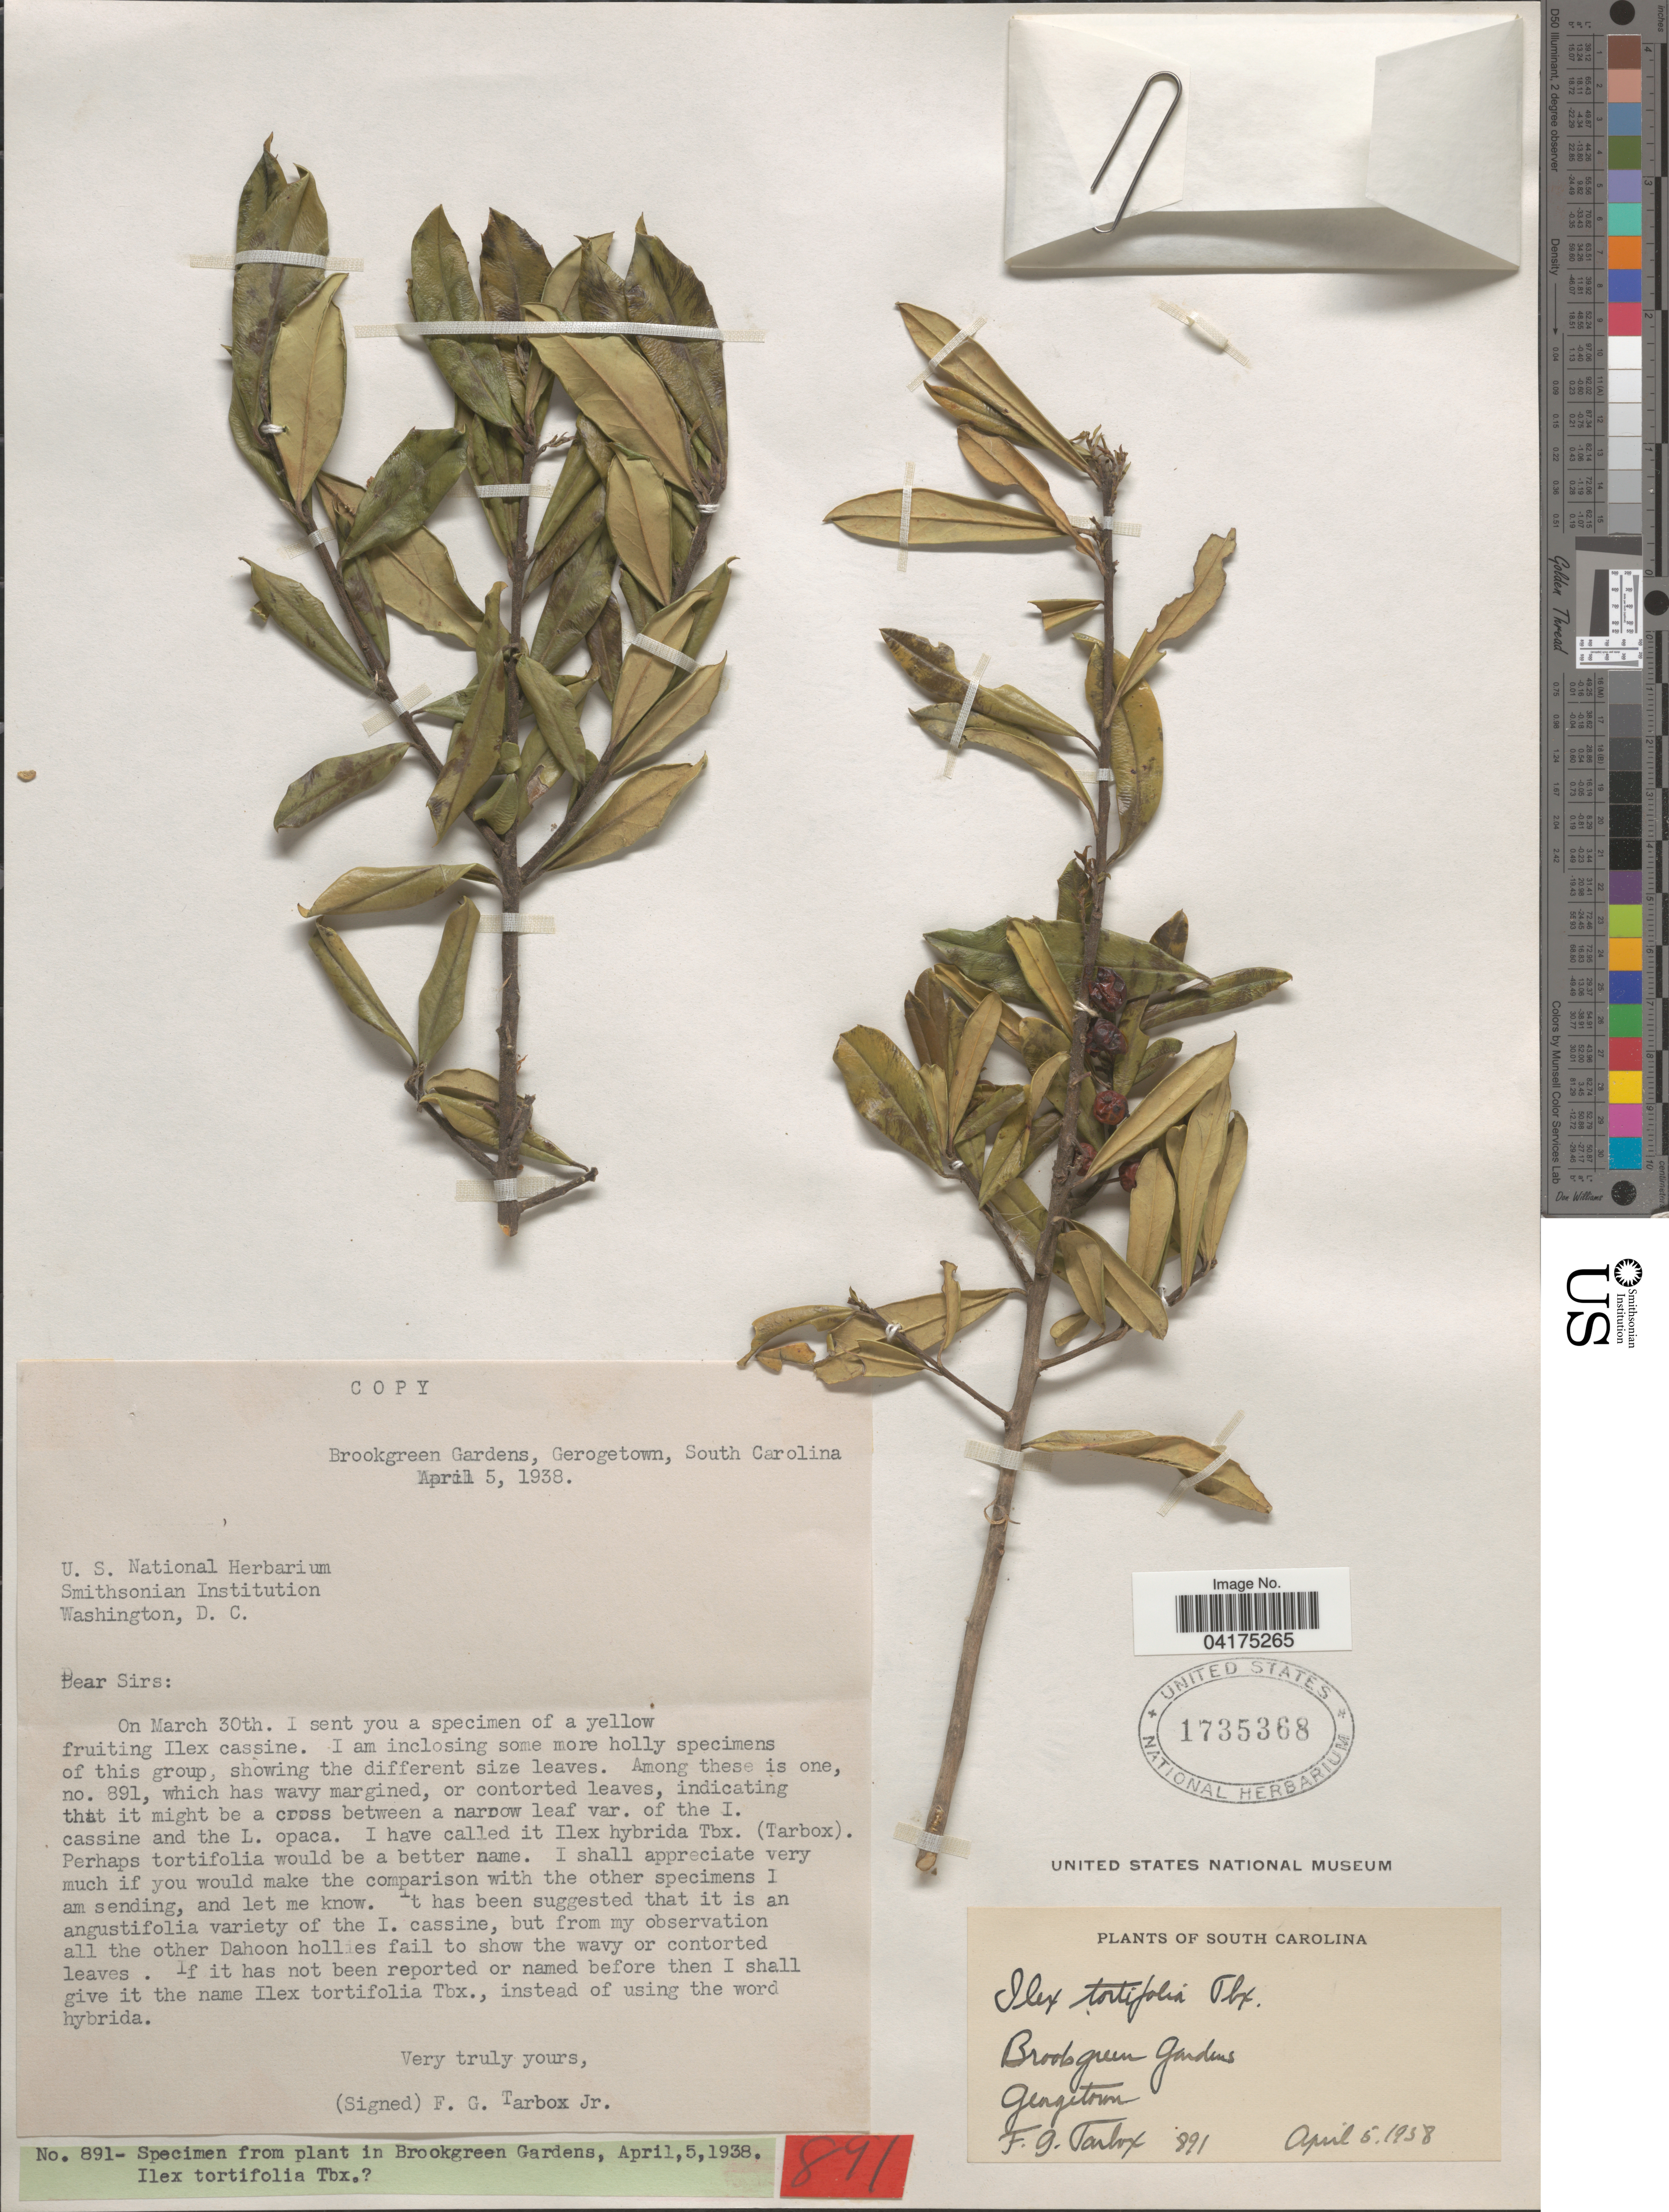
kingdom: Plantae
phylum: Tracheophyta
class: Magnoliopsida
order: Aquifoliales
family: Aquifoliaceae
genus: Ilex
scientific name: Ilex tortifolia Tarbox ined.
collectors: F. Tarbox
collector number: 891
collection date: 1938-04-05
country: United States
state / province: South Carolina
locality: Brookgreen Gardens. Georgetown.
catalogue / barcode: US 1735368